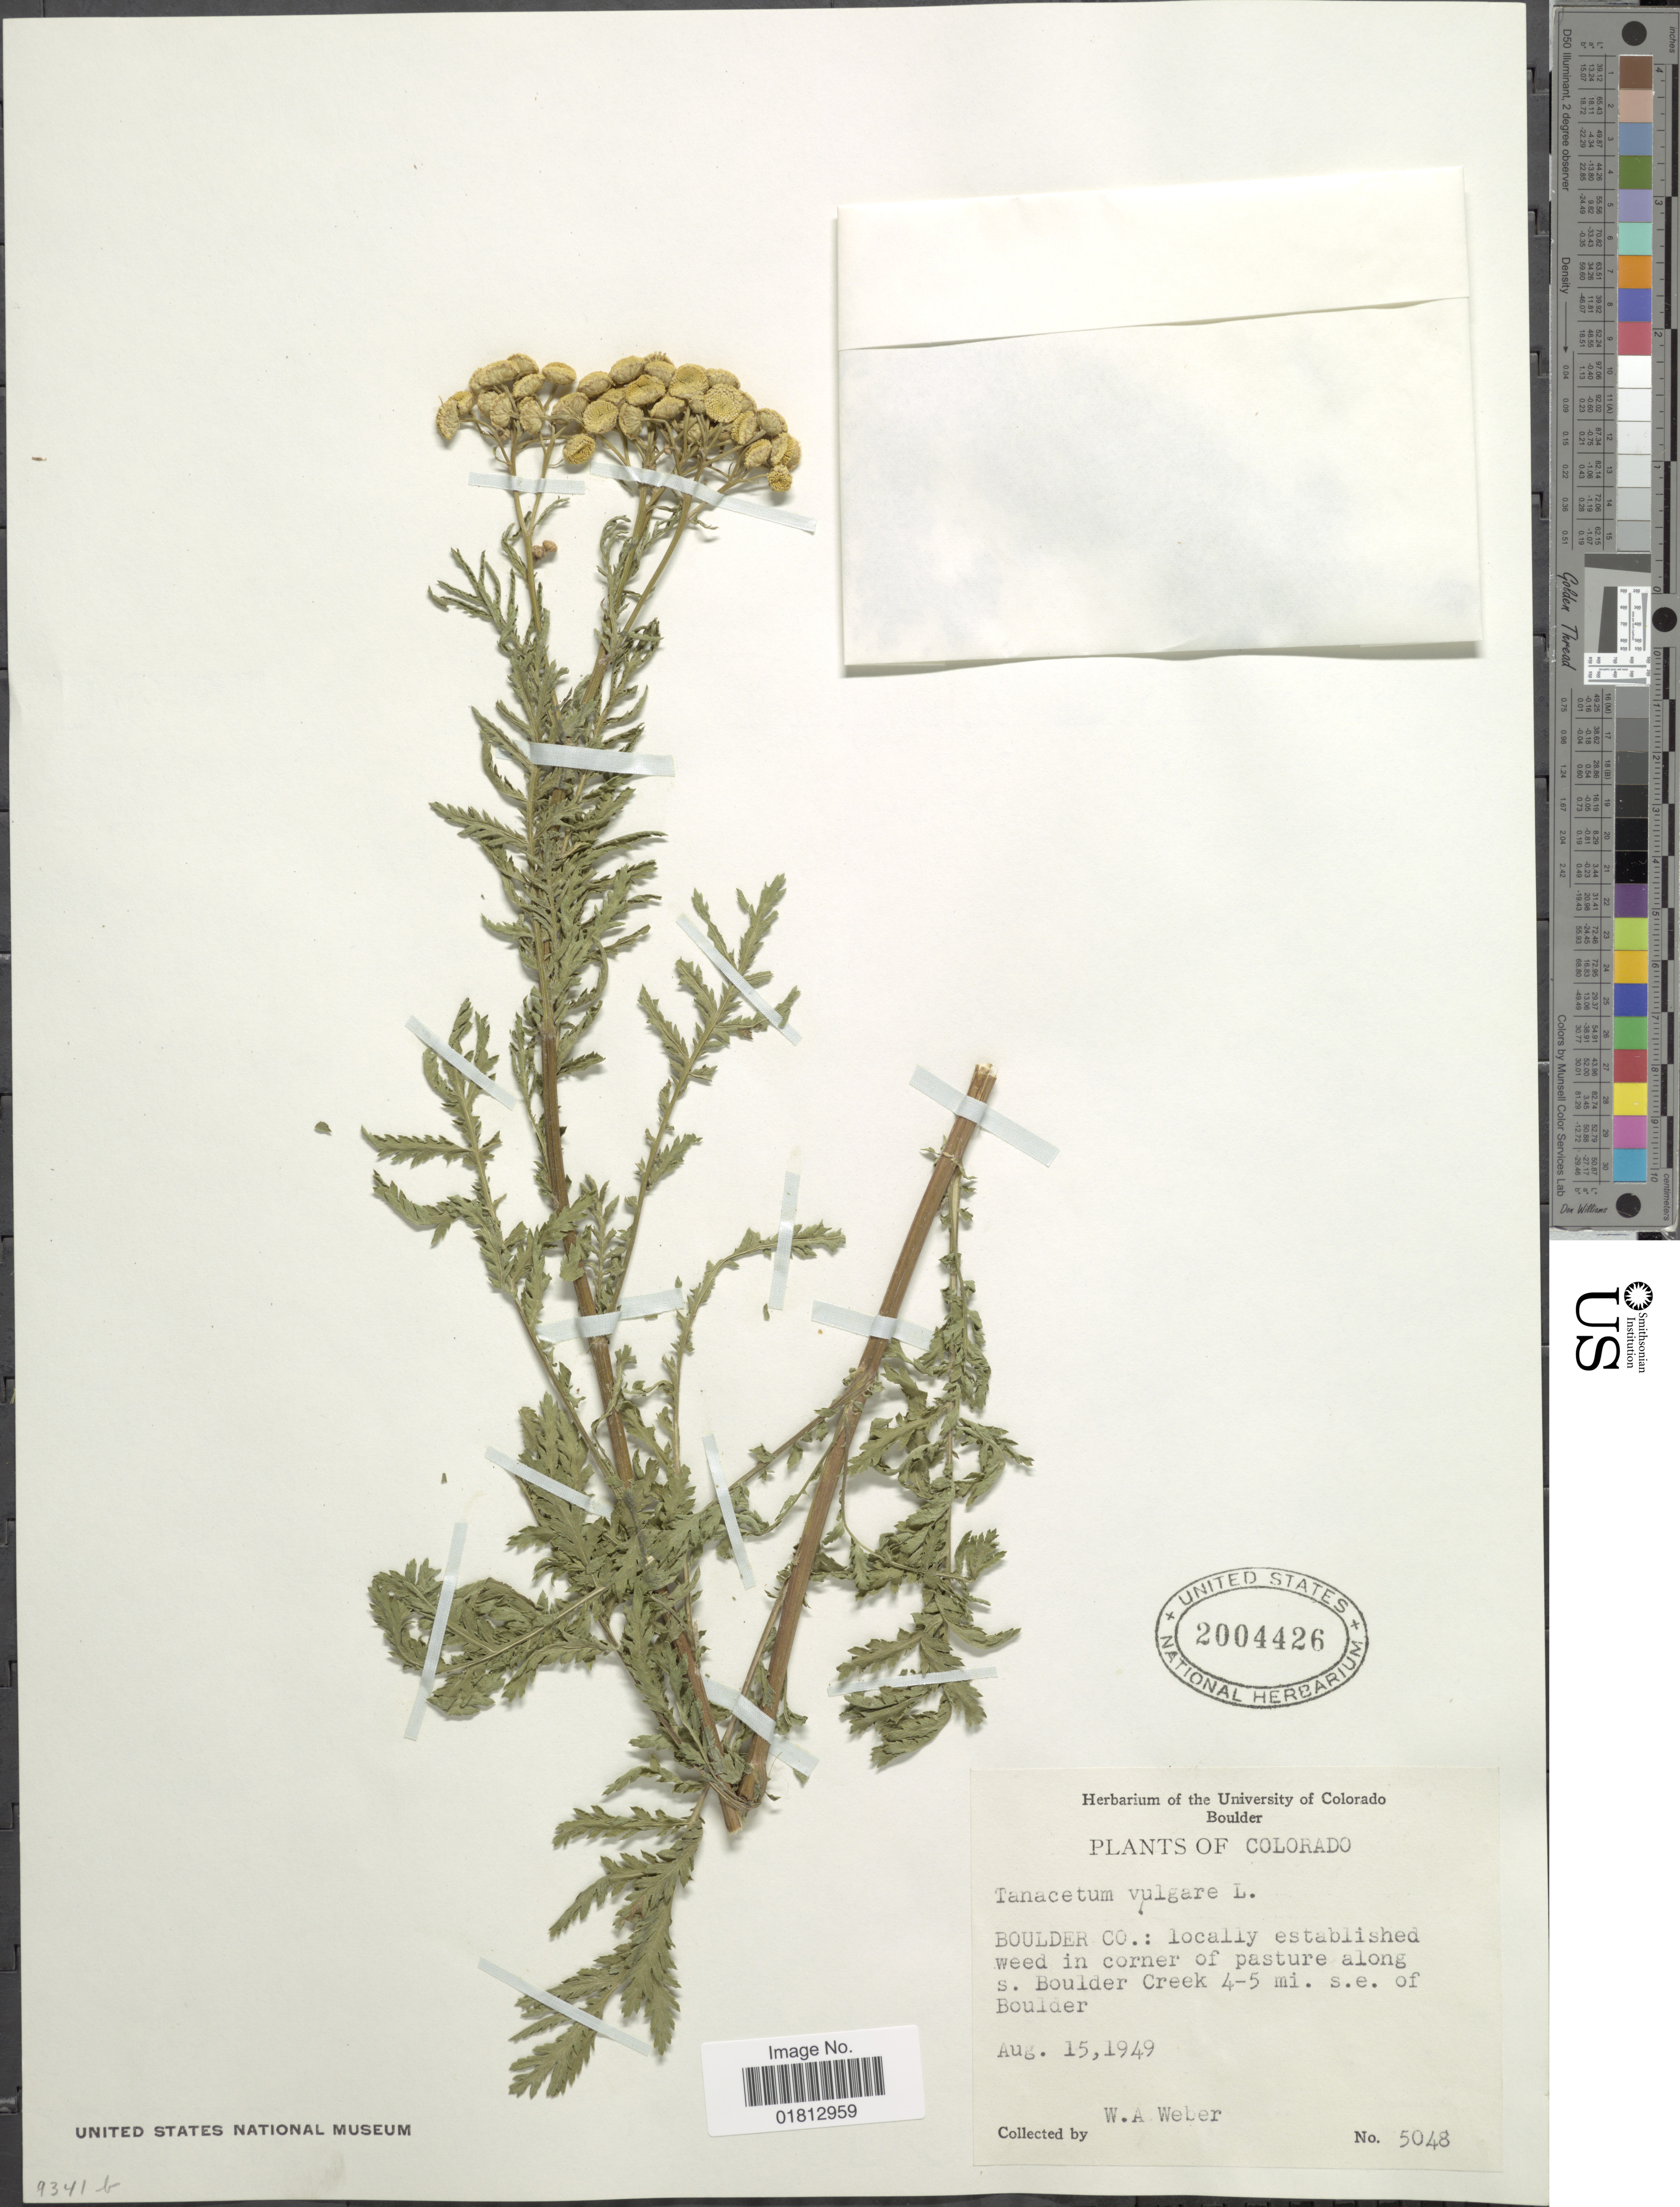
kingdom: Plantae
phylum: Tracheophyta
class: Magnoliopsida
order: Asterales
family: Asteraceae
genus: Tanacetum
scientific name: Tanacetum vulgare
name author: L.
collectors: W. A. Weber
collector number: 5048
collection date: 1949-08-15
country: United States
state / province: Colorado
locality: Boulder Co., along s. Boulder Creek 4-5 mi s. e. of Boulder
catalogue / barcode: US 2004426